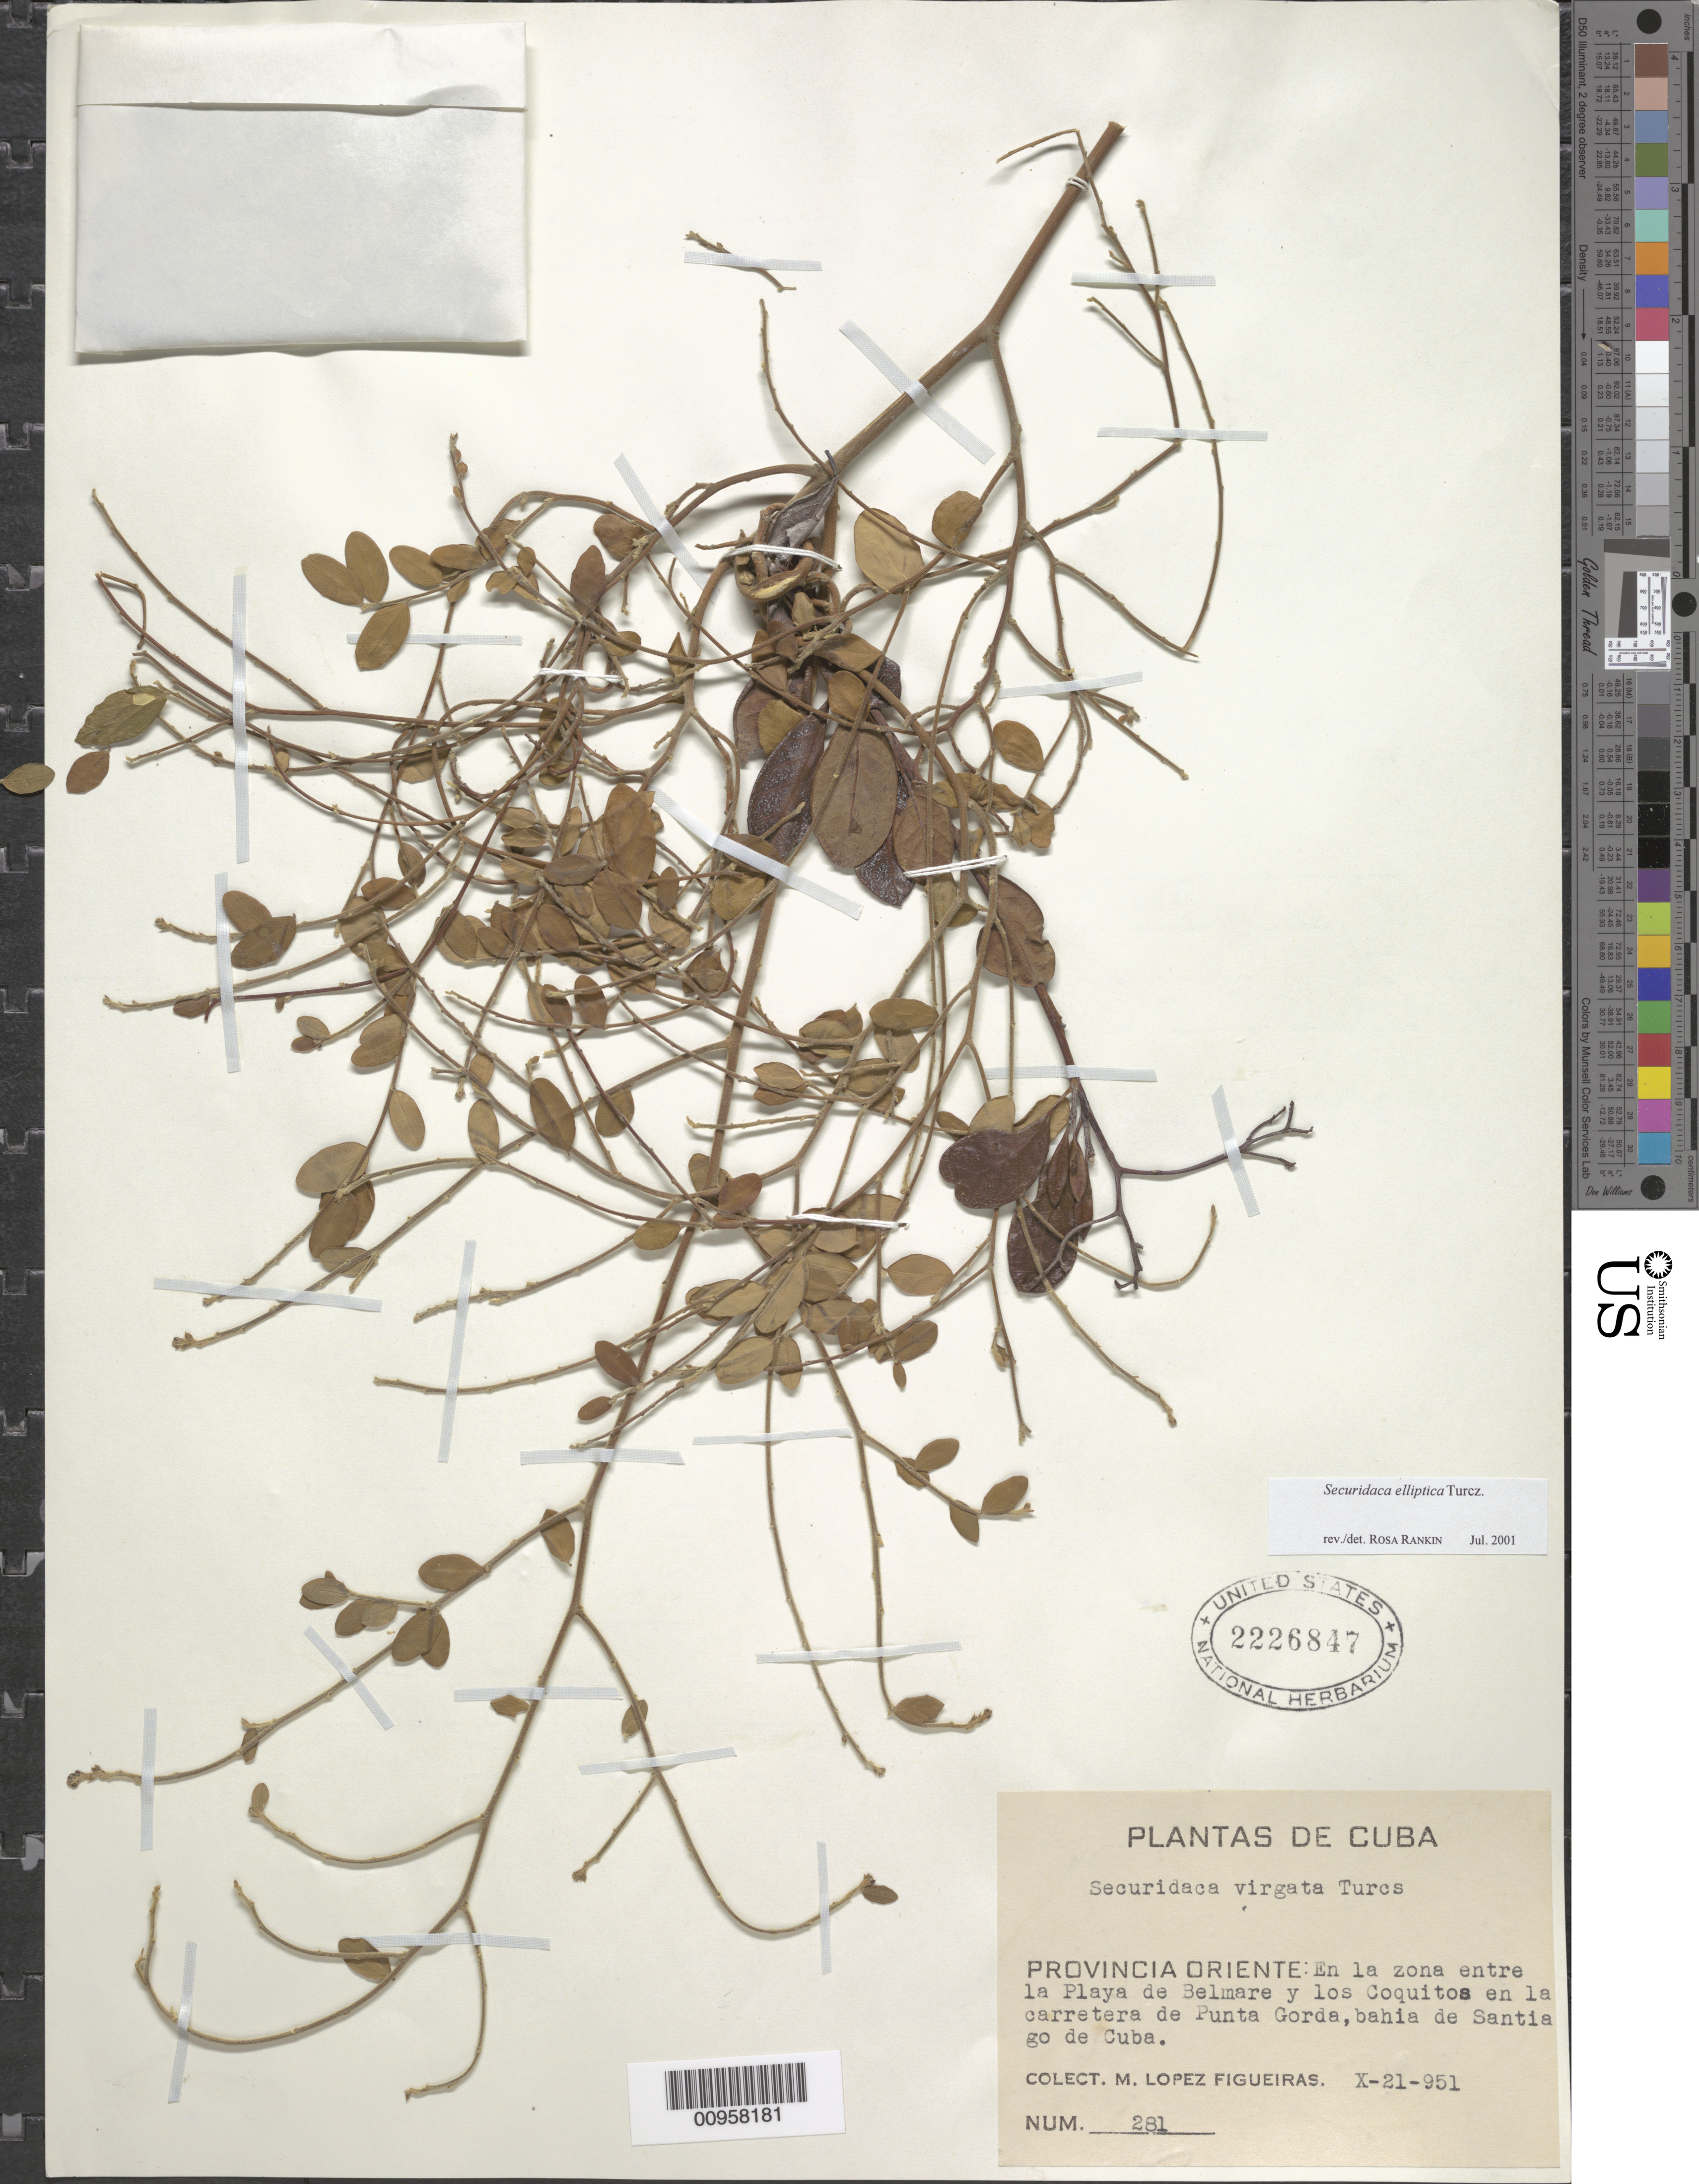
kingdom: Plantae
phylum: Tracheophyta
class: Magnoliopsida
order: Fabales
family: Polygalaceae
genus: Securidaca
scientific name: Securidaca elliptica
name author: Turcz.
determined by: Rankin Rodriguez, Rosa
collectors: M. López Figueiras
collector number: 281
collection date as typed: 21 Oct 1951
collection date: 1951-10-21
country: Cuba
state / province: Santiago de Cuba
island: Cuba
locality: En la zona entre la Playa de Belmare y los Coquitos in la Carretera de Punta Gorda, bahia de Santiago de Cuba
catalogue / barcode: US 2226847